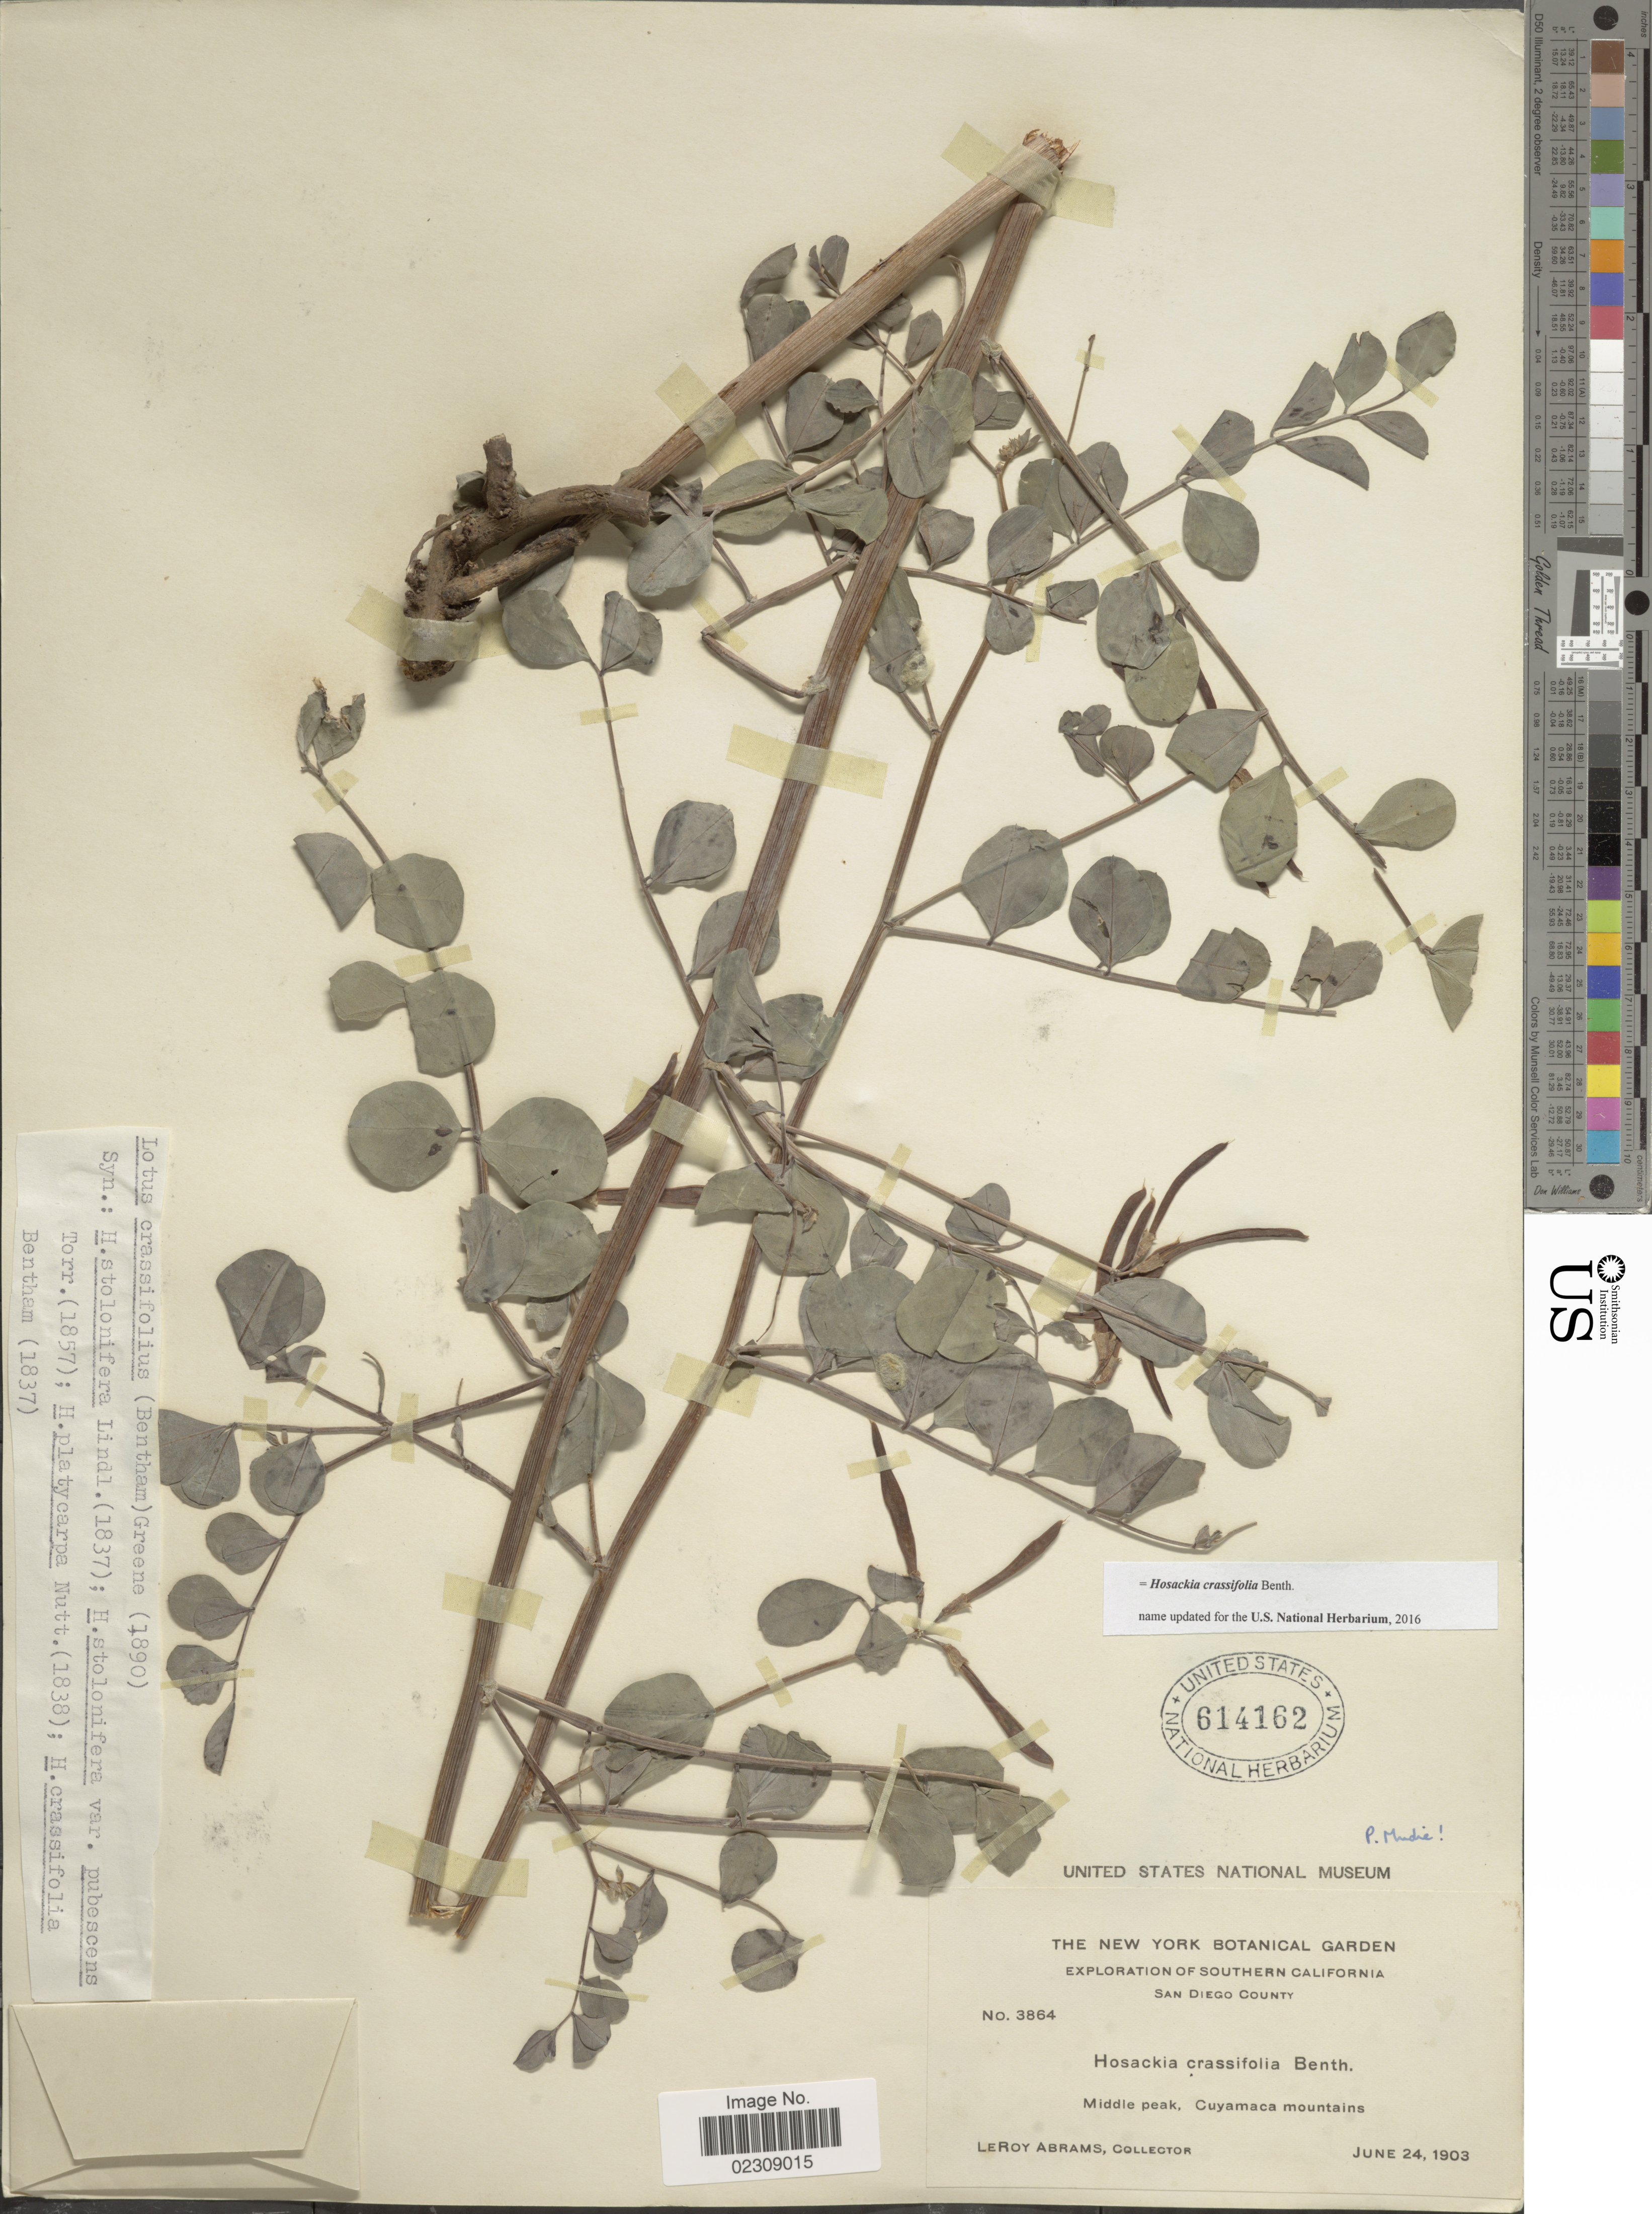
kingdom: Plantae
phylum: Tracheophyta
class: Magnoliopsida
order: Fabales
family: Fabaceae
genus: Hosackia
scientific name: Hosackia crassifolia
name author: Benth.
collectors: L. Abrams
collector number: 3864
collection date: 1903-06-24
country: United States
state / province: California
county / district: San Diego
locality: Southern California. San Diego County. Middle peak, Cuyamaca mountains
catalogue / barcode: US 614162